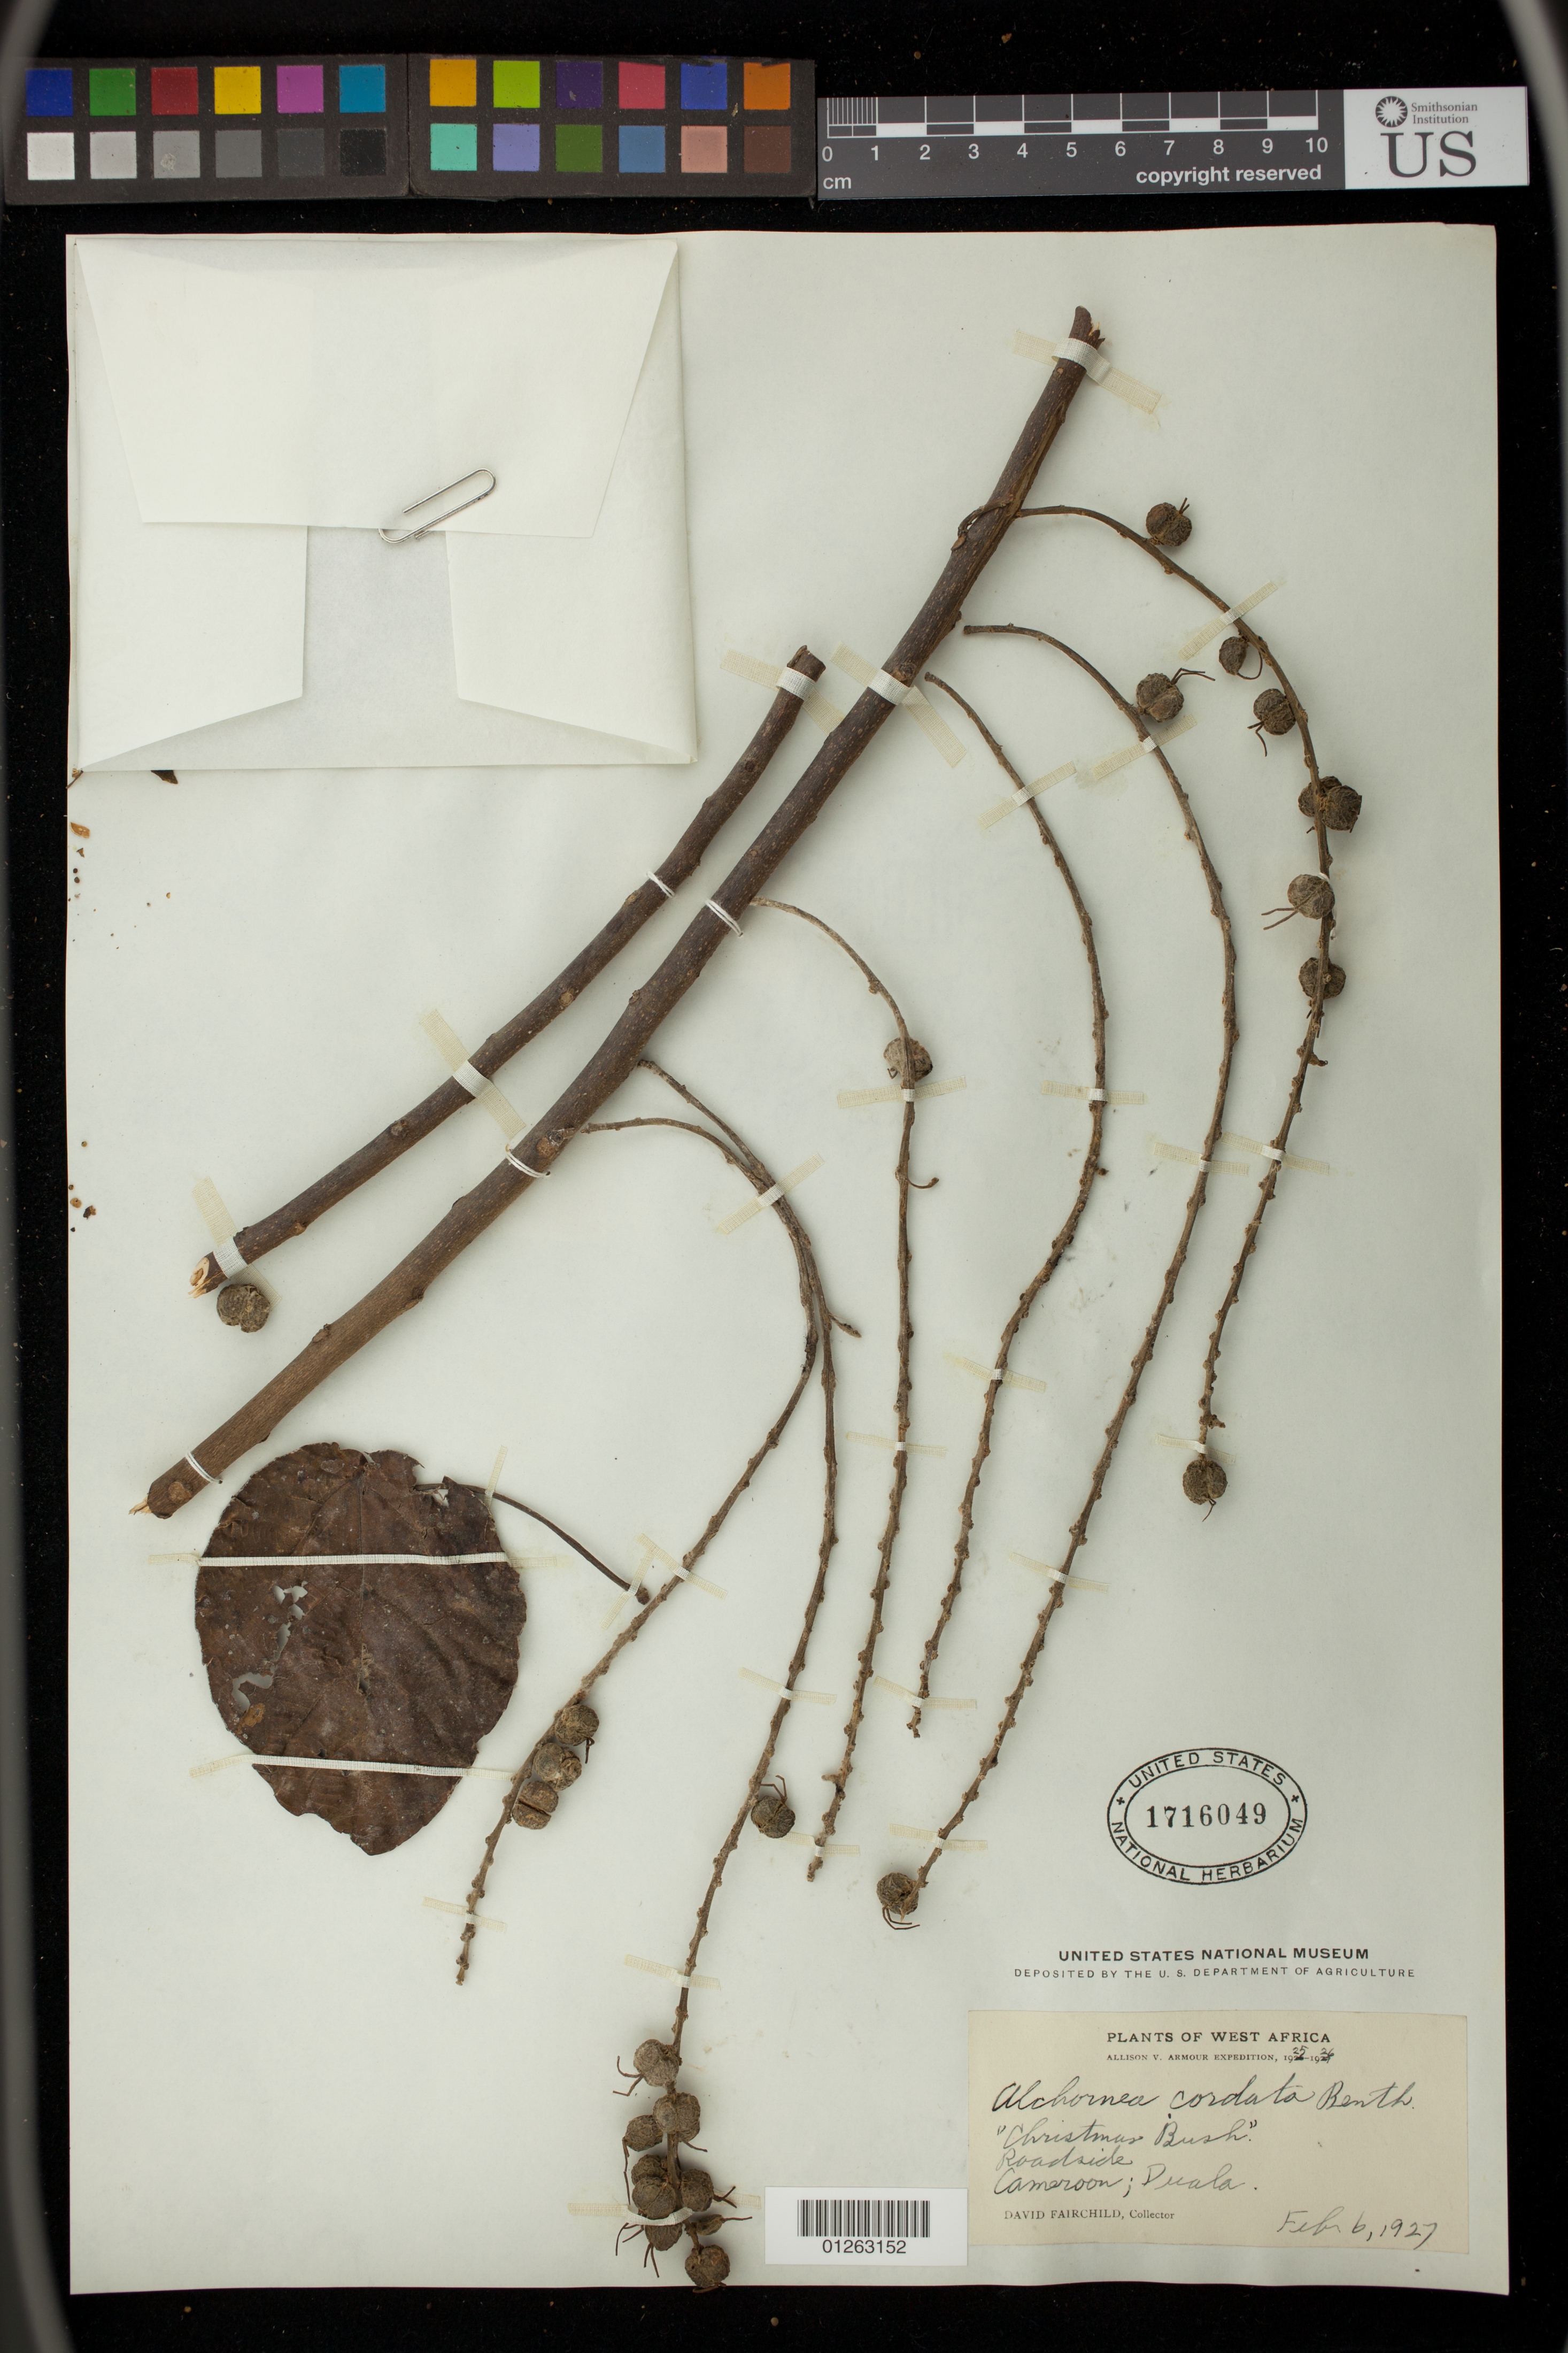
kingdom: Plantae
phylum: Tracheophyta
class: Magnoliopsida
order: Malpighiales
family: Euphorbiaceae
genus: Alchornea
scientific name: Alchornea cordata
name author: Benth.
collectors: D. Fairchild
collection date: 1927-02-06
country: Cameroon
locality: Duala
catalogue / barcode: US 1716049